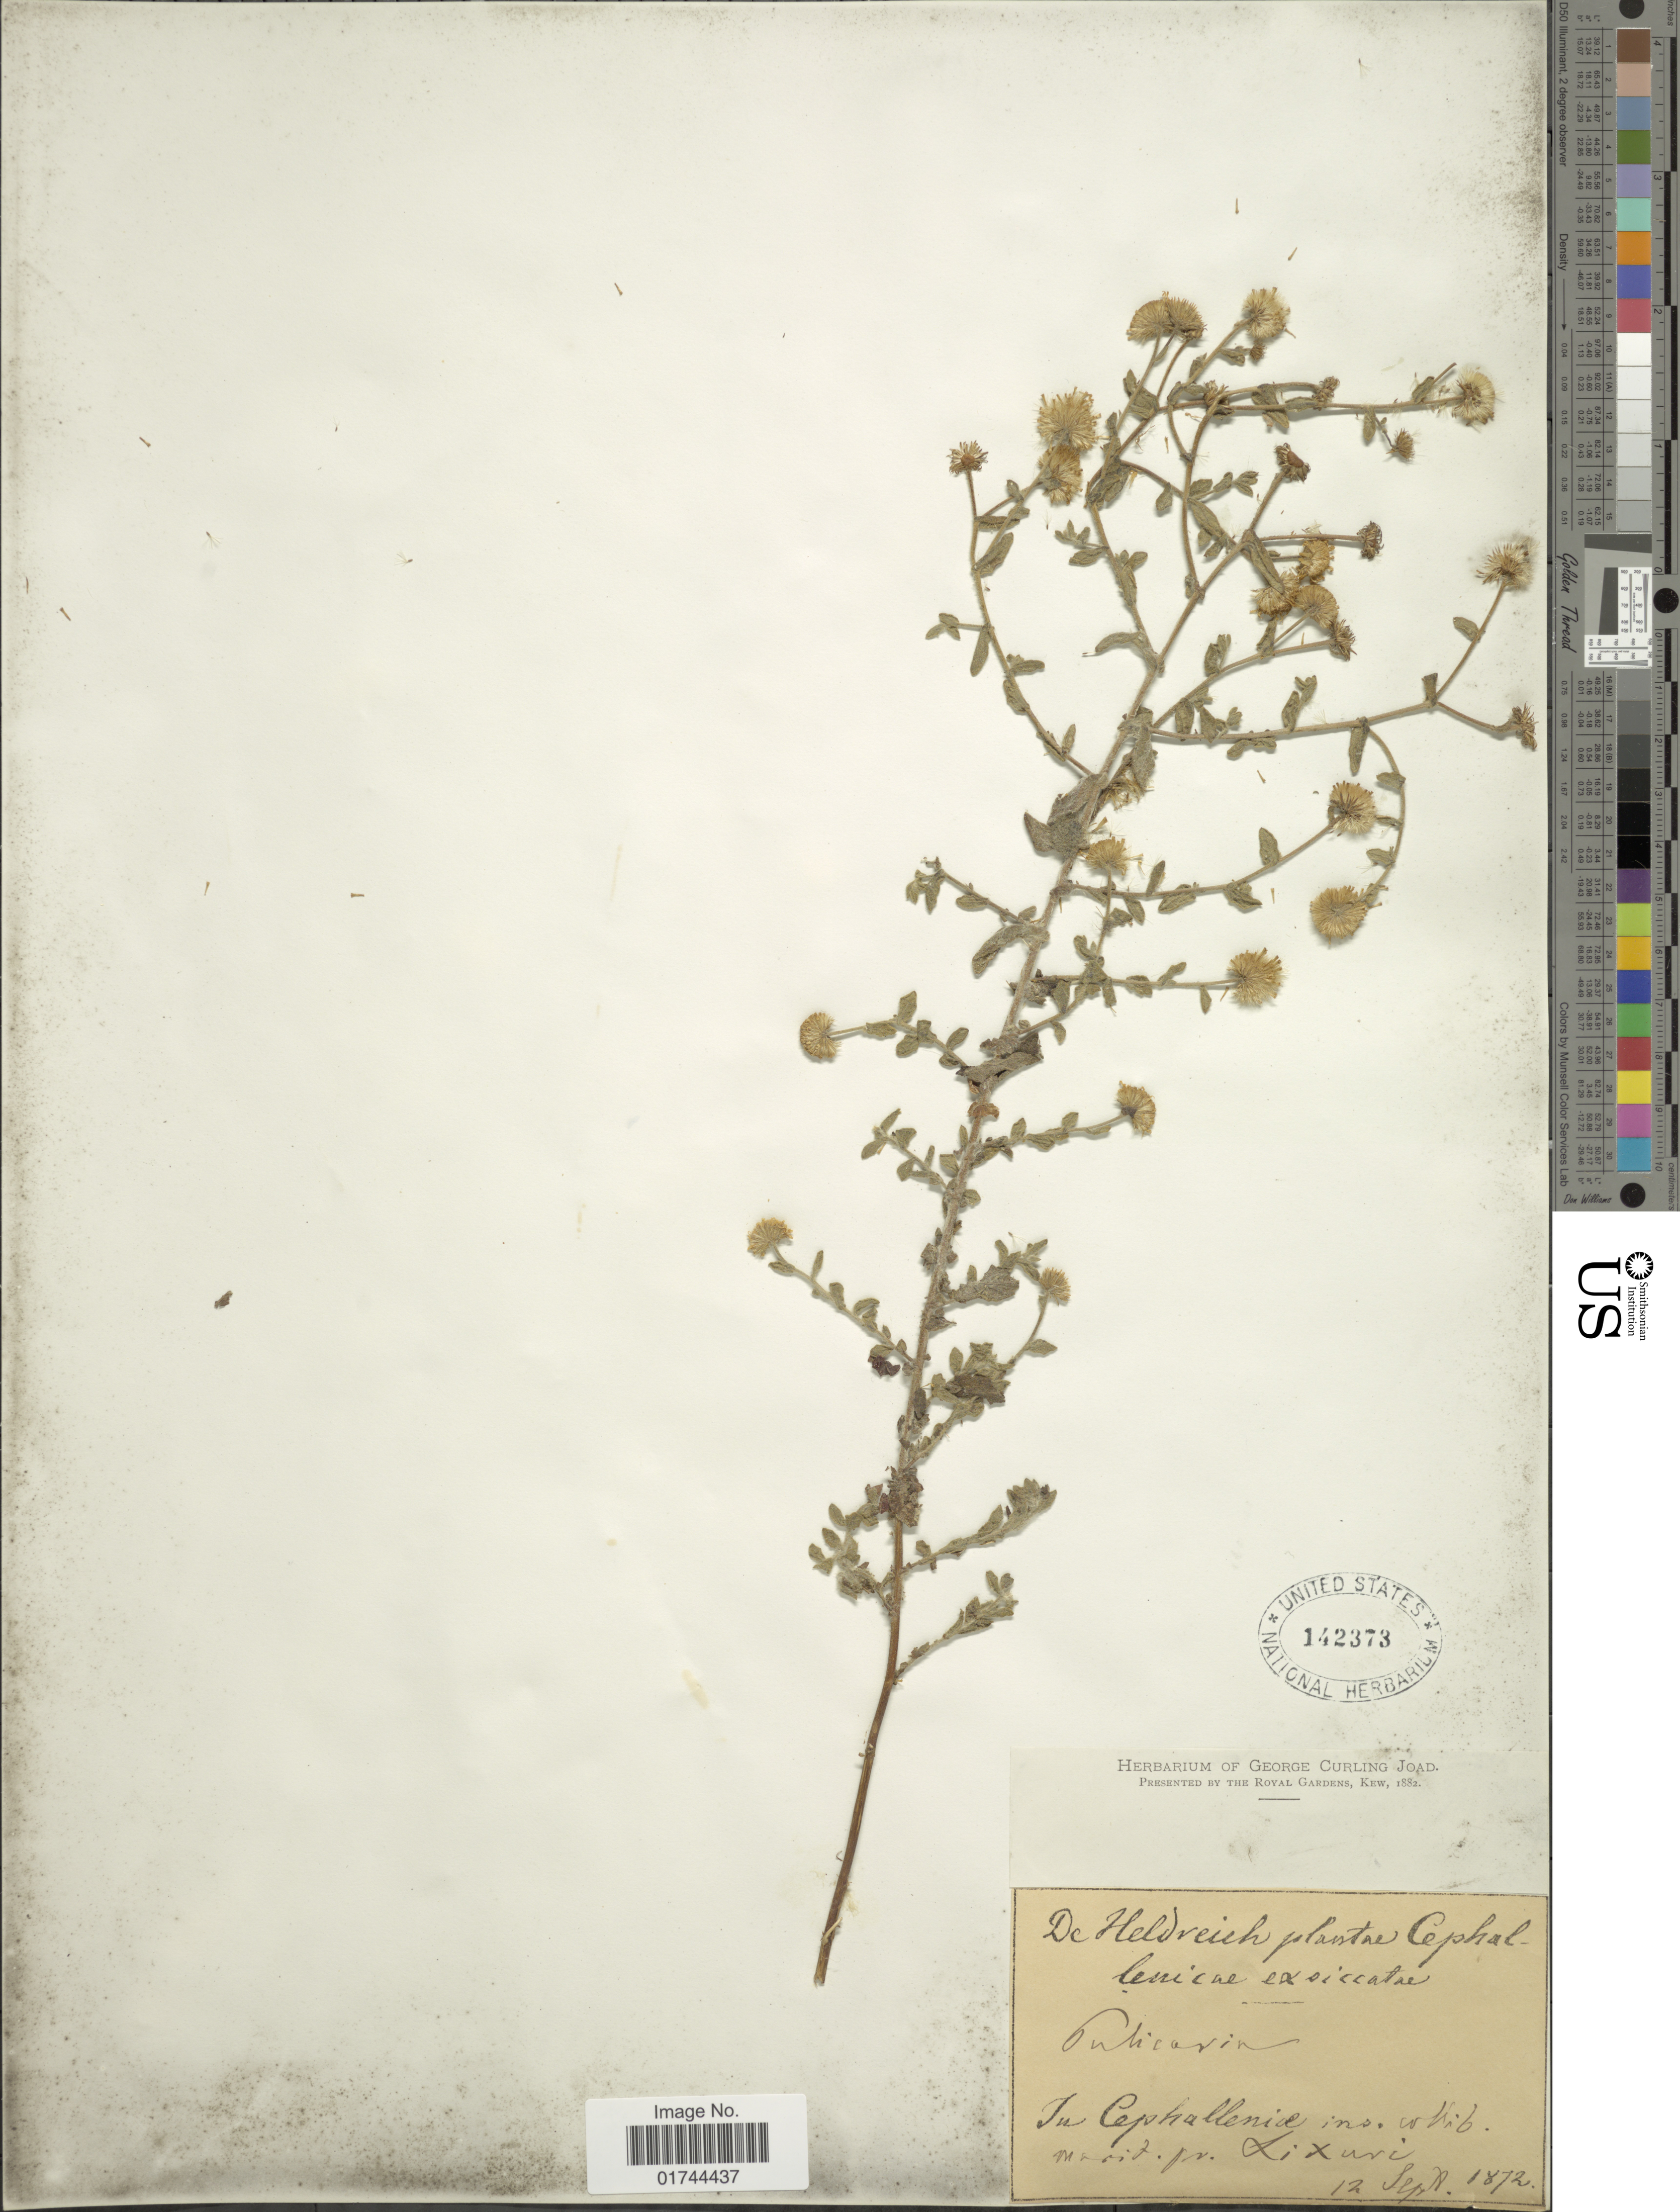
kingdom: Plantae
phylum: Tracheophyta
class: Magnoliopsida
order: Asterales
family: Asteraceae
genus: Pulicaria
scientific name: Pulicaria sp.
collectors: Lixuri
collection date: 1872-09-12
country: Greece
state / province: Ionian Islands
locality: Cephallenicae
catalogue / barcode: US 142373